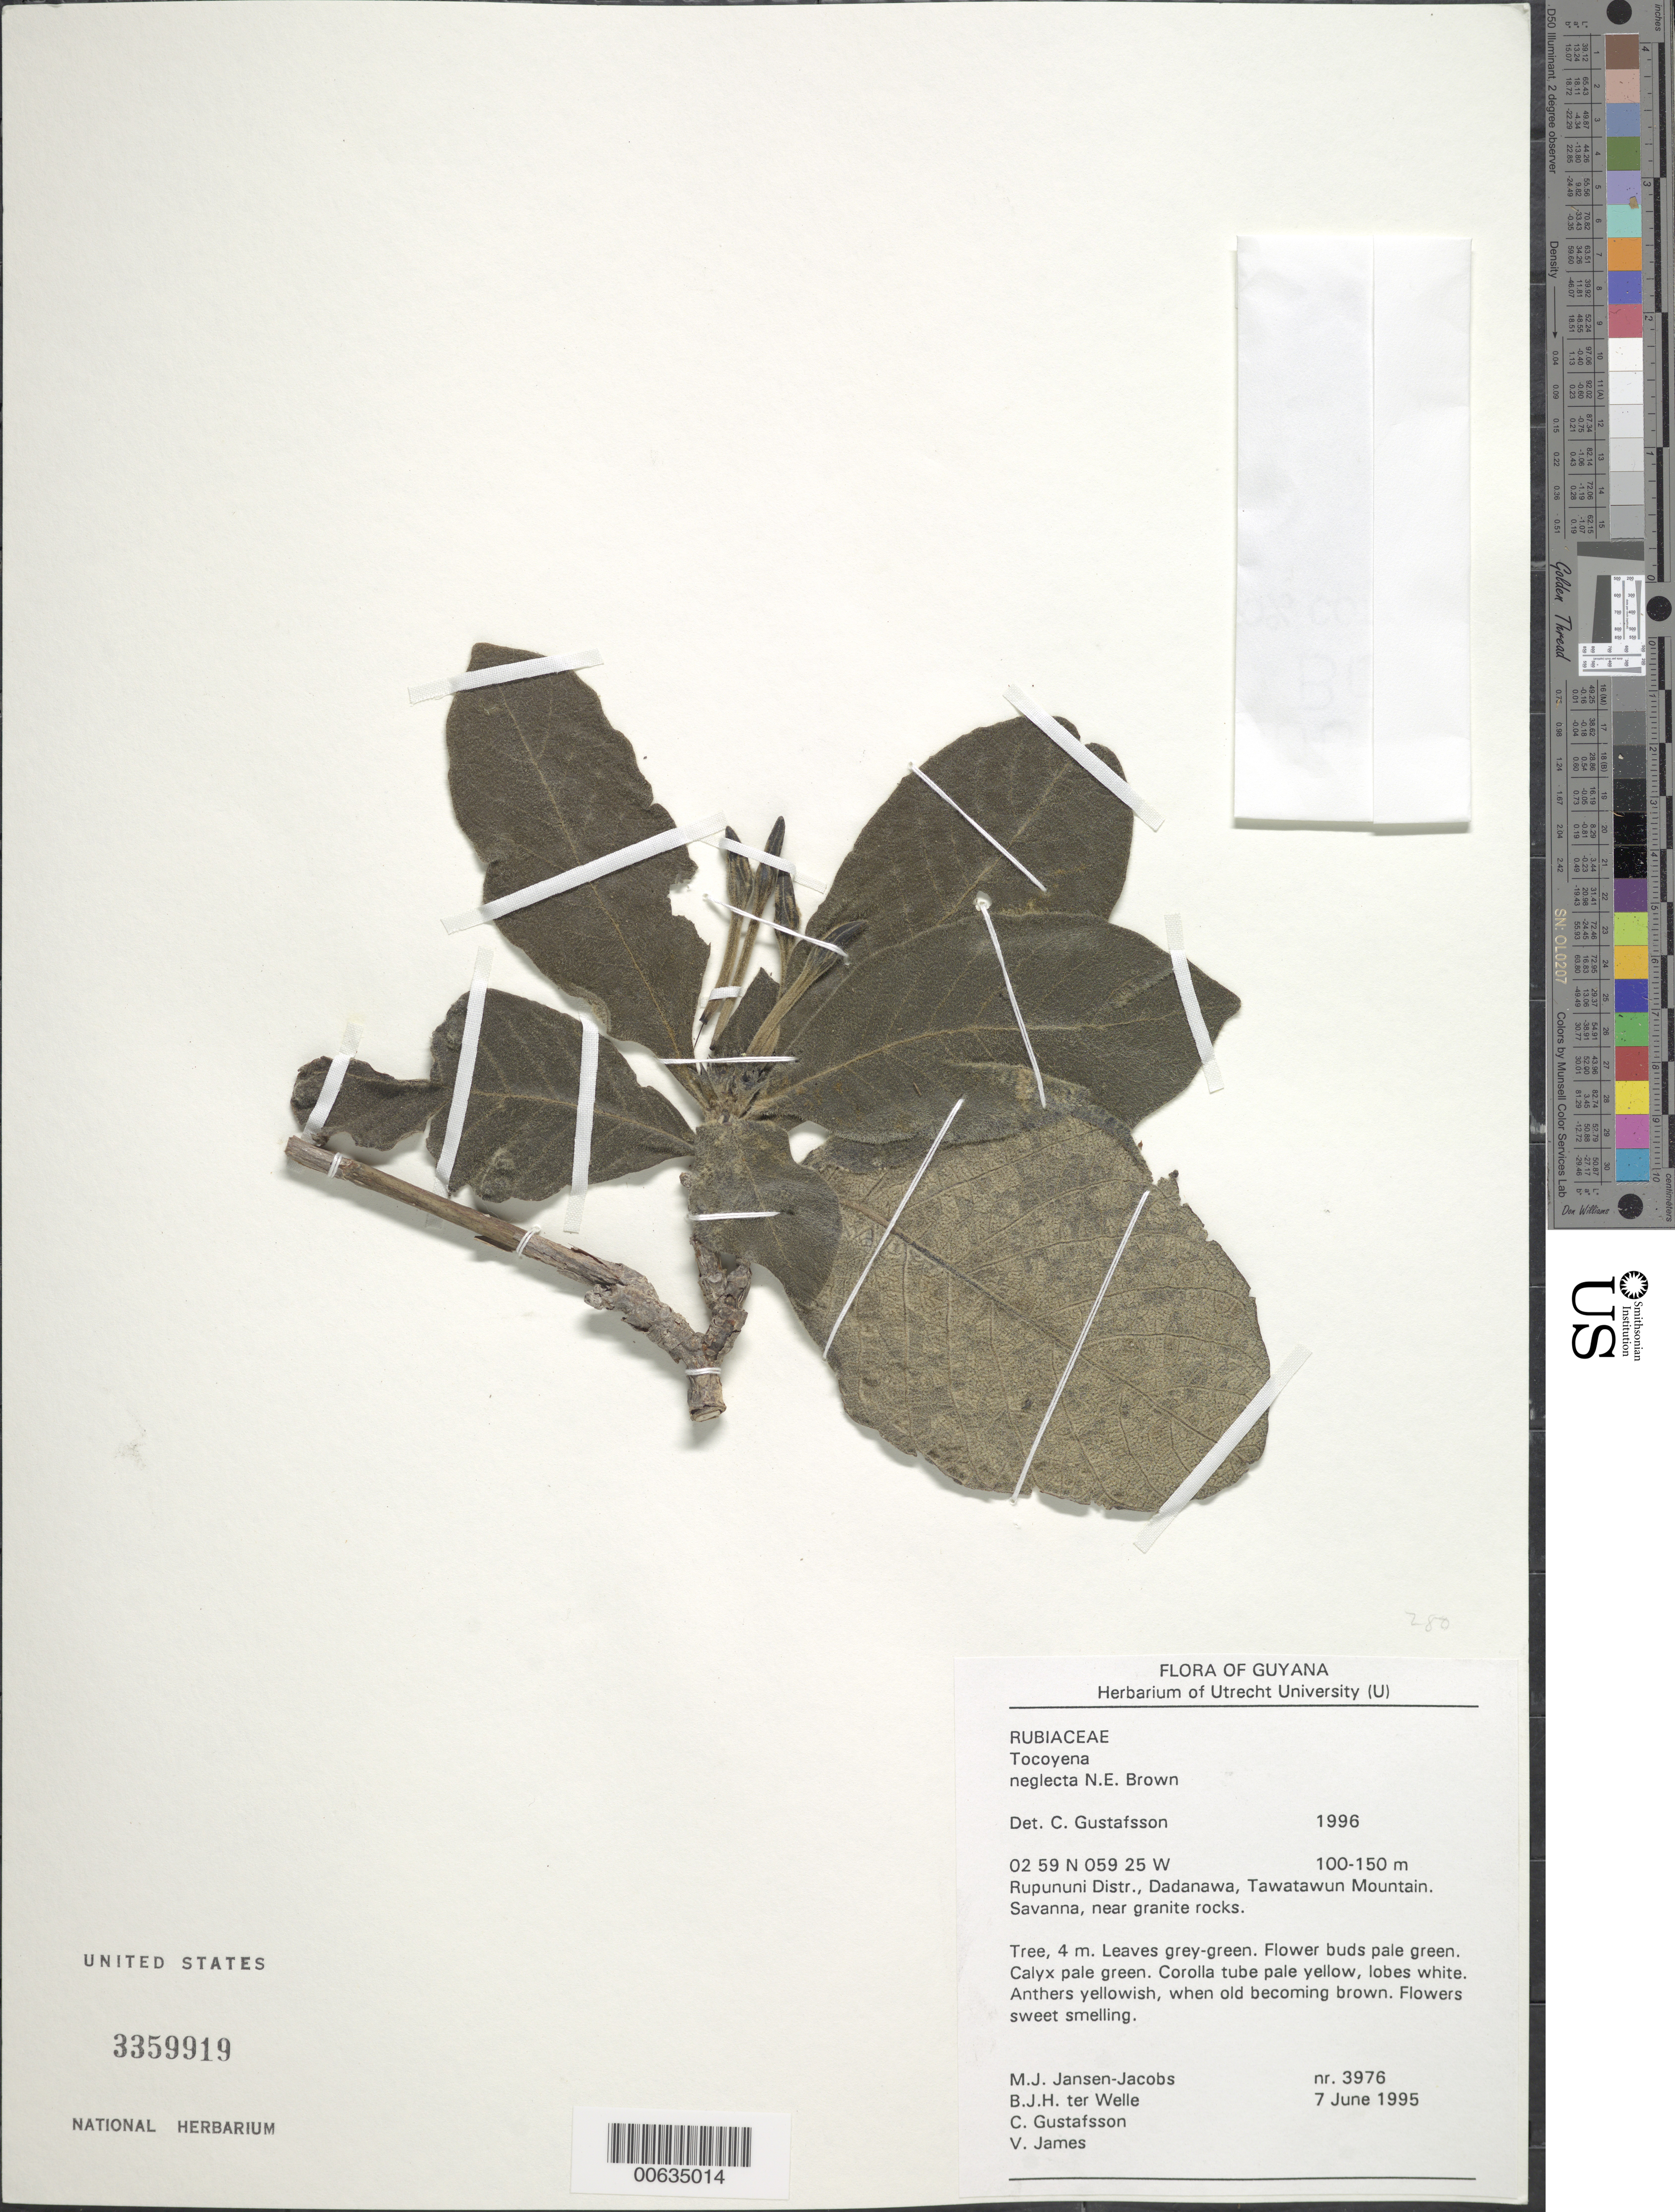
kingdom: Plantae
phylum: Tracheophyta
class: Magnoliopsida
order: Gentianales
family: Rubiaceae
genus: Tocoyena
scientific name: Tocoyena neglecta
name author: N.E. Br.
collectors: M. J. Jansen-Jacobs, B. Welle, C. G. Gustafsson & V. James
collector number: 3976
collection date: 1995-06-07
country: Guyana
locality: Rupununi Distr., Dadanawa, Tawatawun Mountain. Savanna, near granite rocks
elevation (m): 100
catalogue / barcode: US 3359919